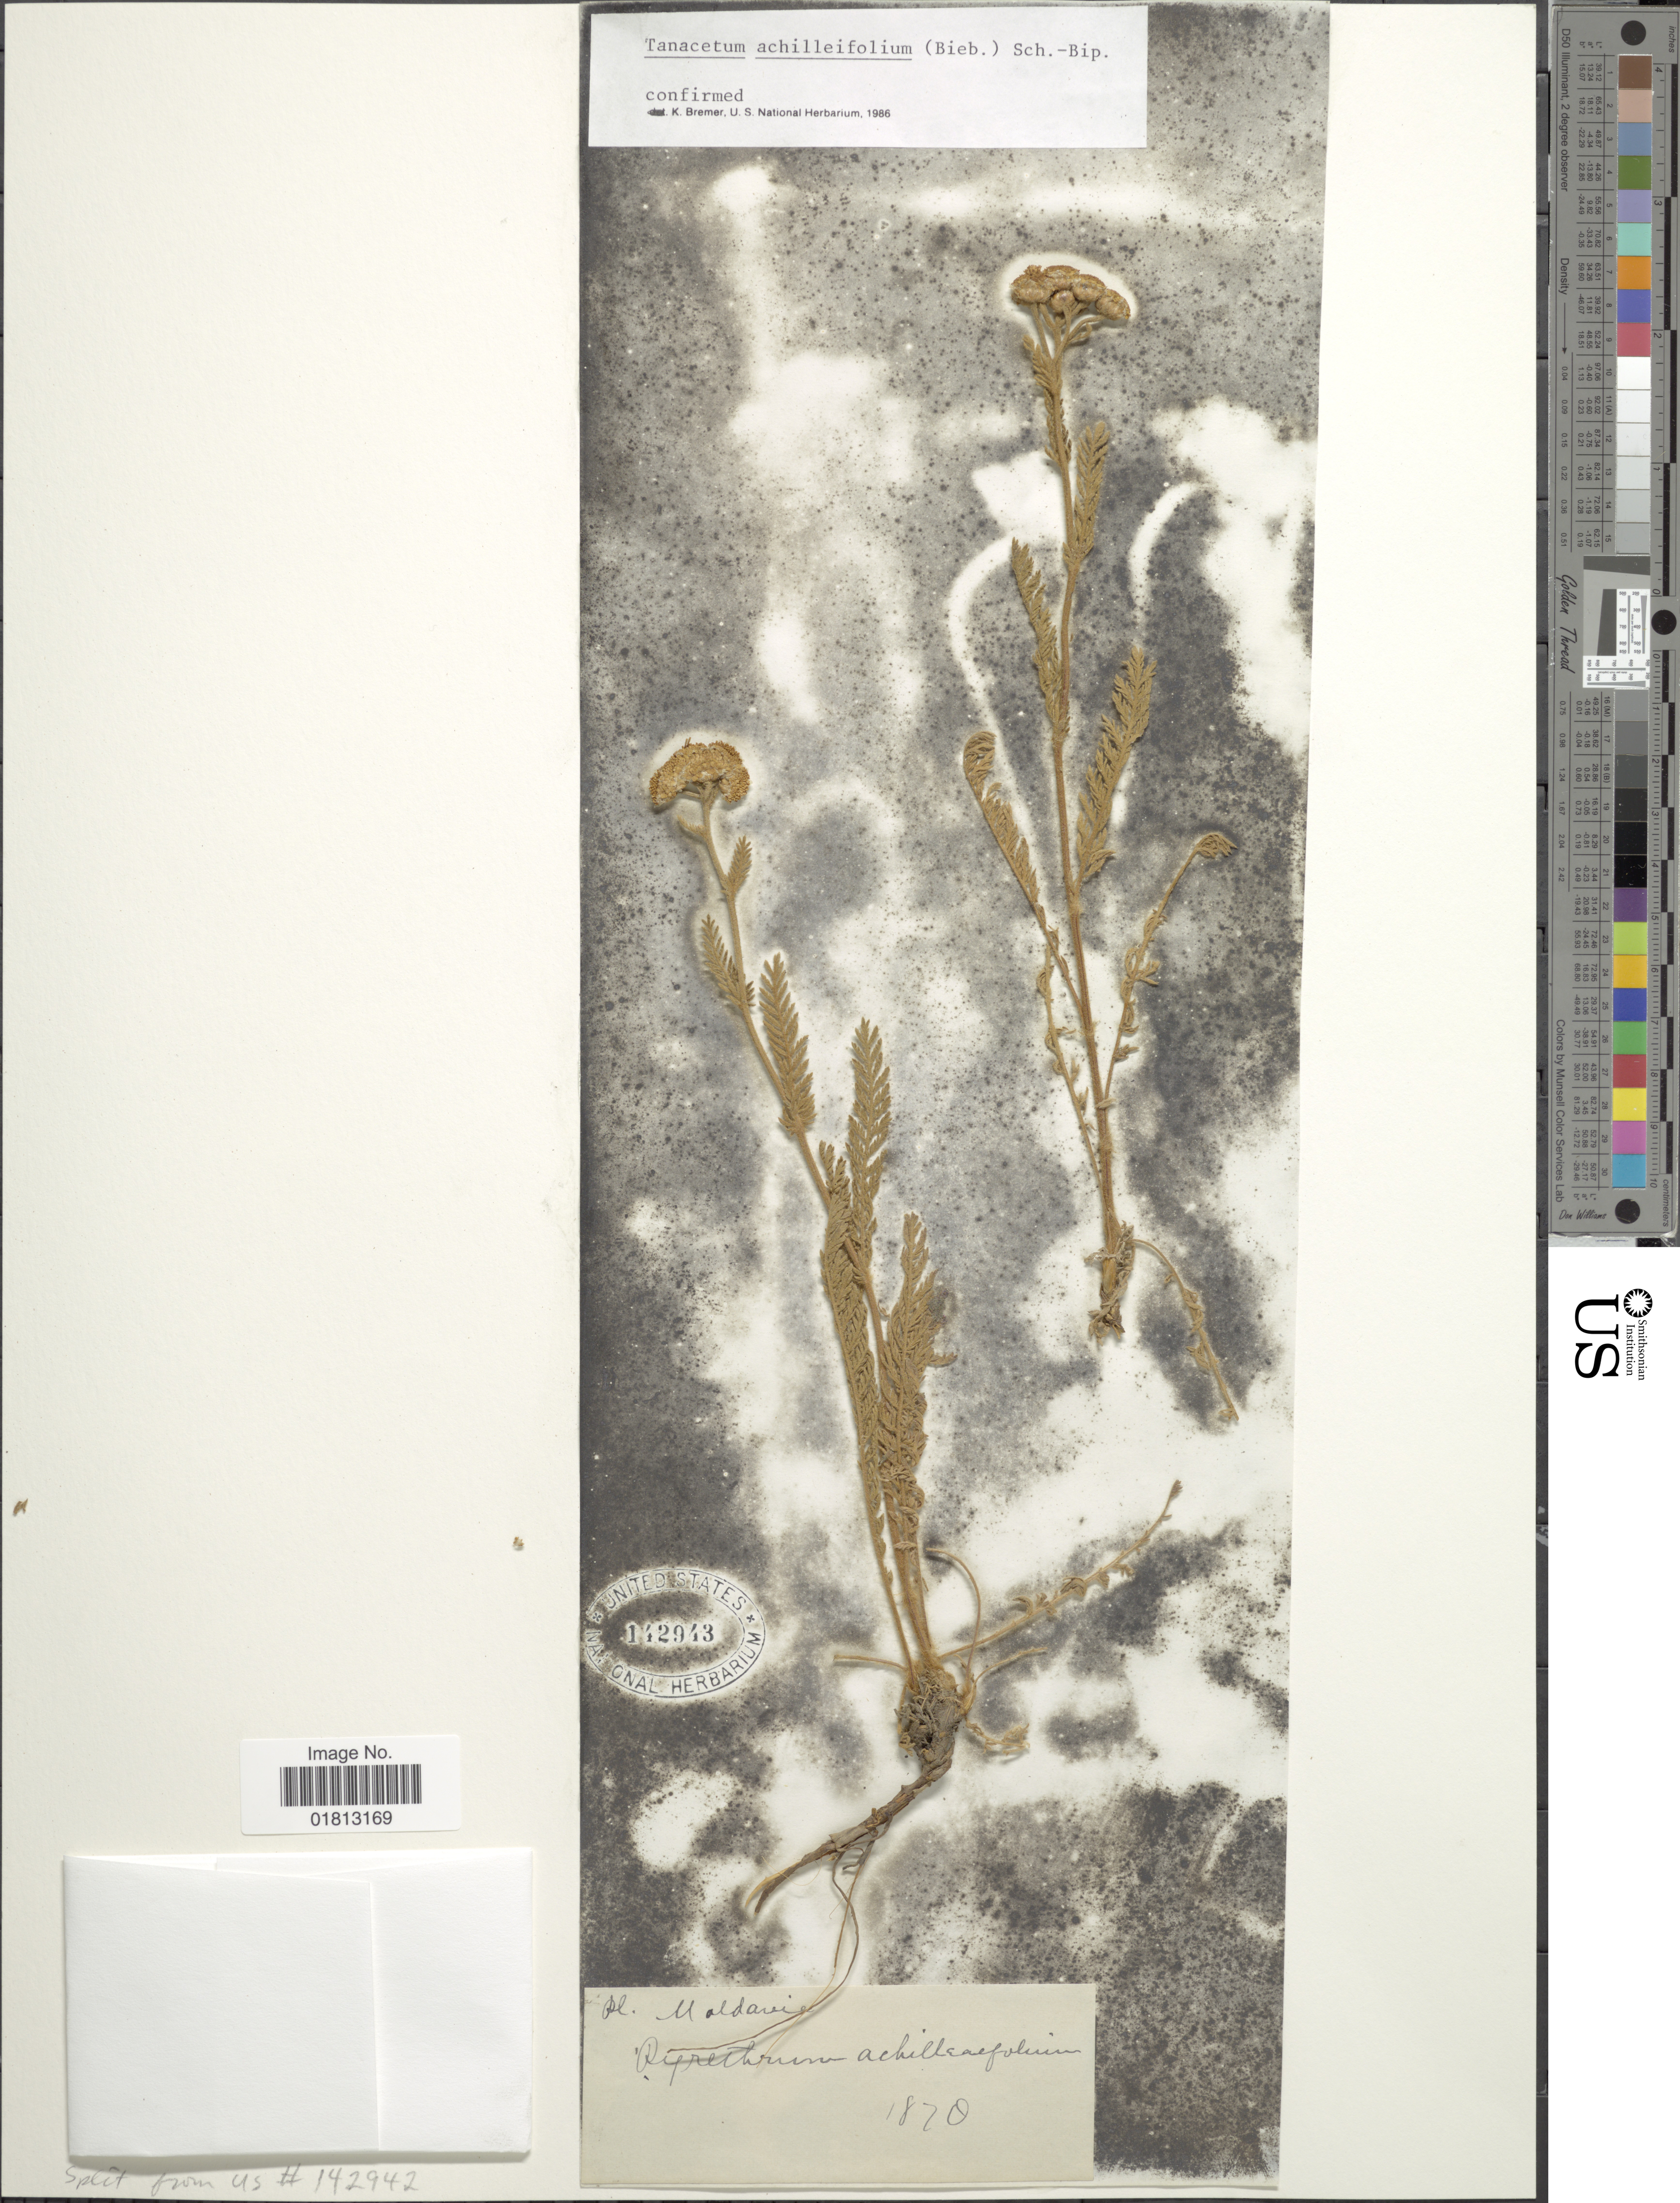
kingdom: Plantae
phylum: Tracheophyta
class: Magnoliopsida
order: Asterales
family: Asteraceae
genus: Tanacetum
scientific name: Tanacetum achilleifolium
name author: (M. Bieb.) Sch. Bip.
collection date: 1878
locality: Maldavia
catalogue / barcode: US 142943